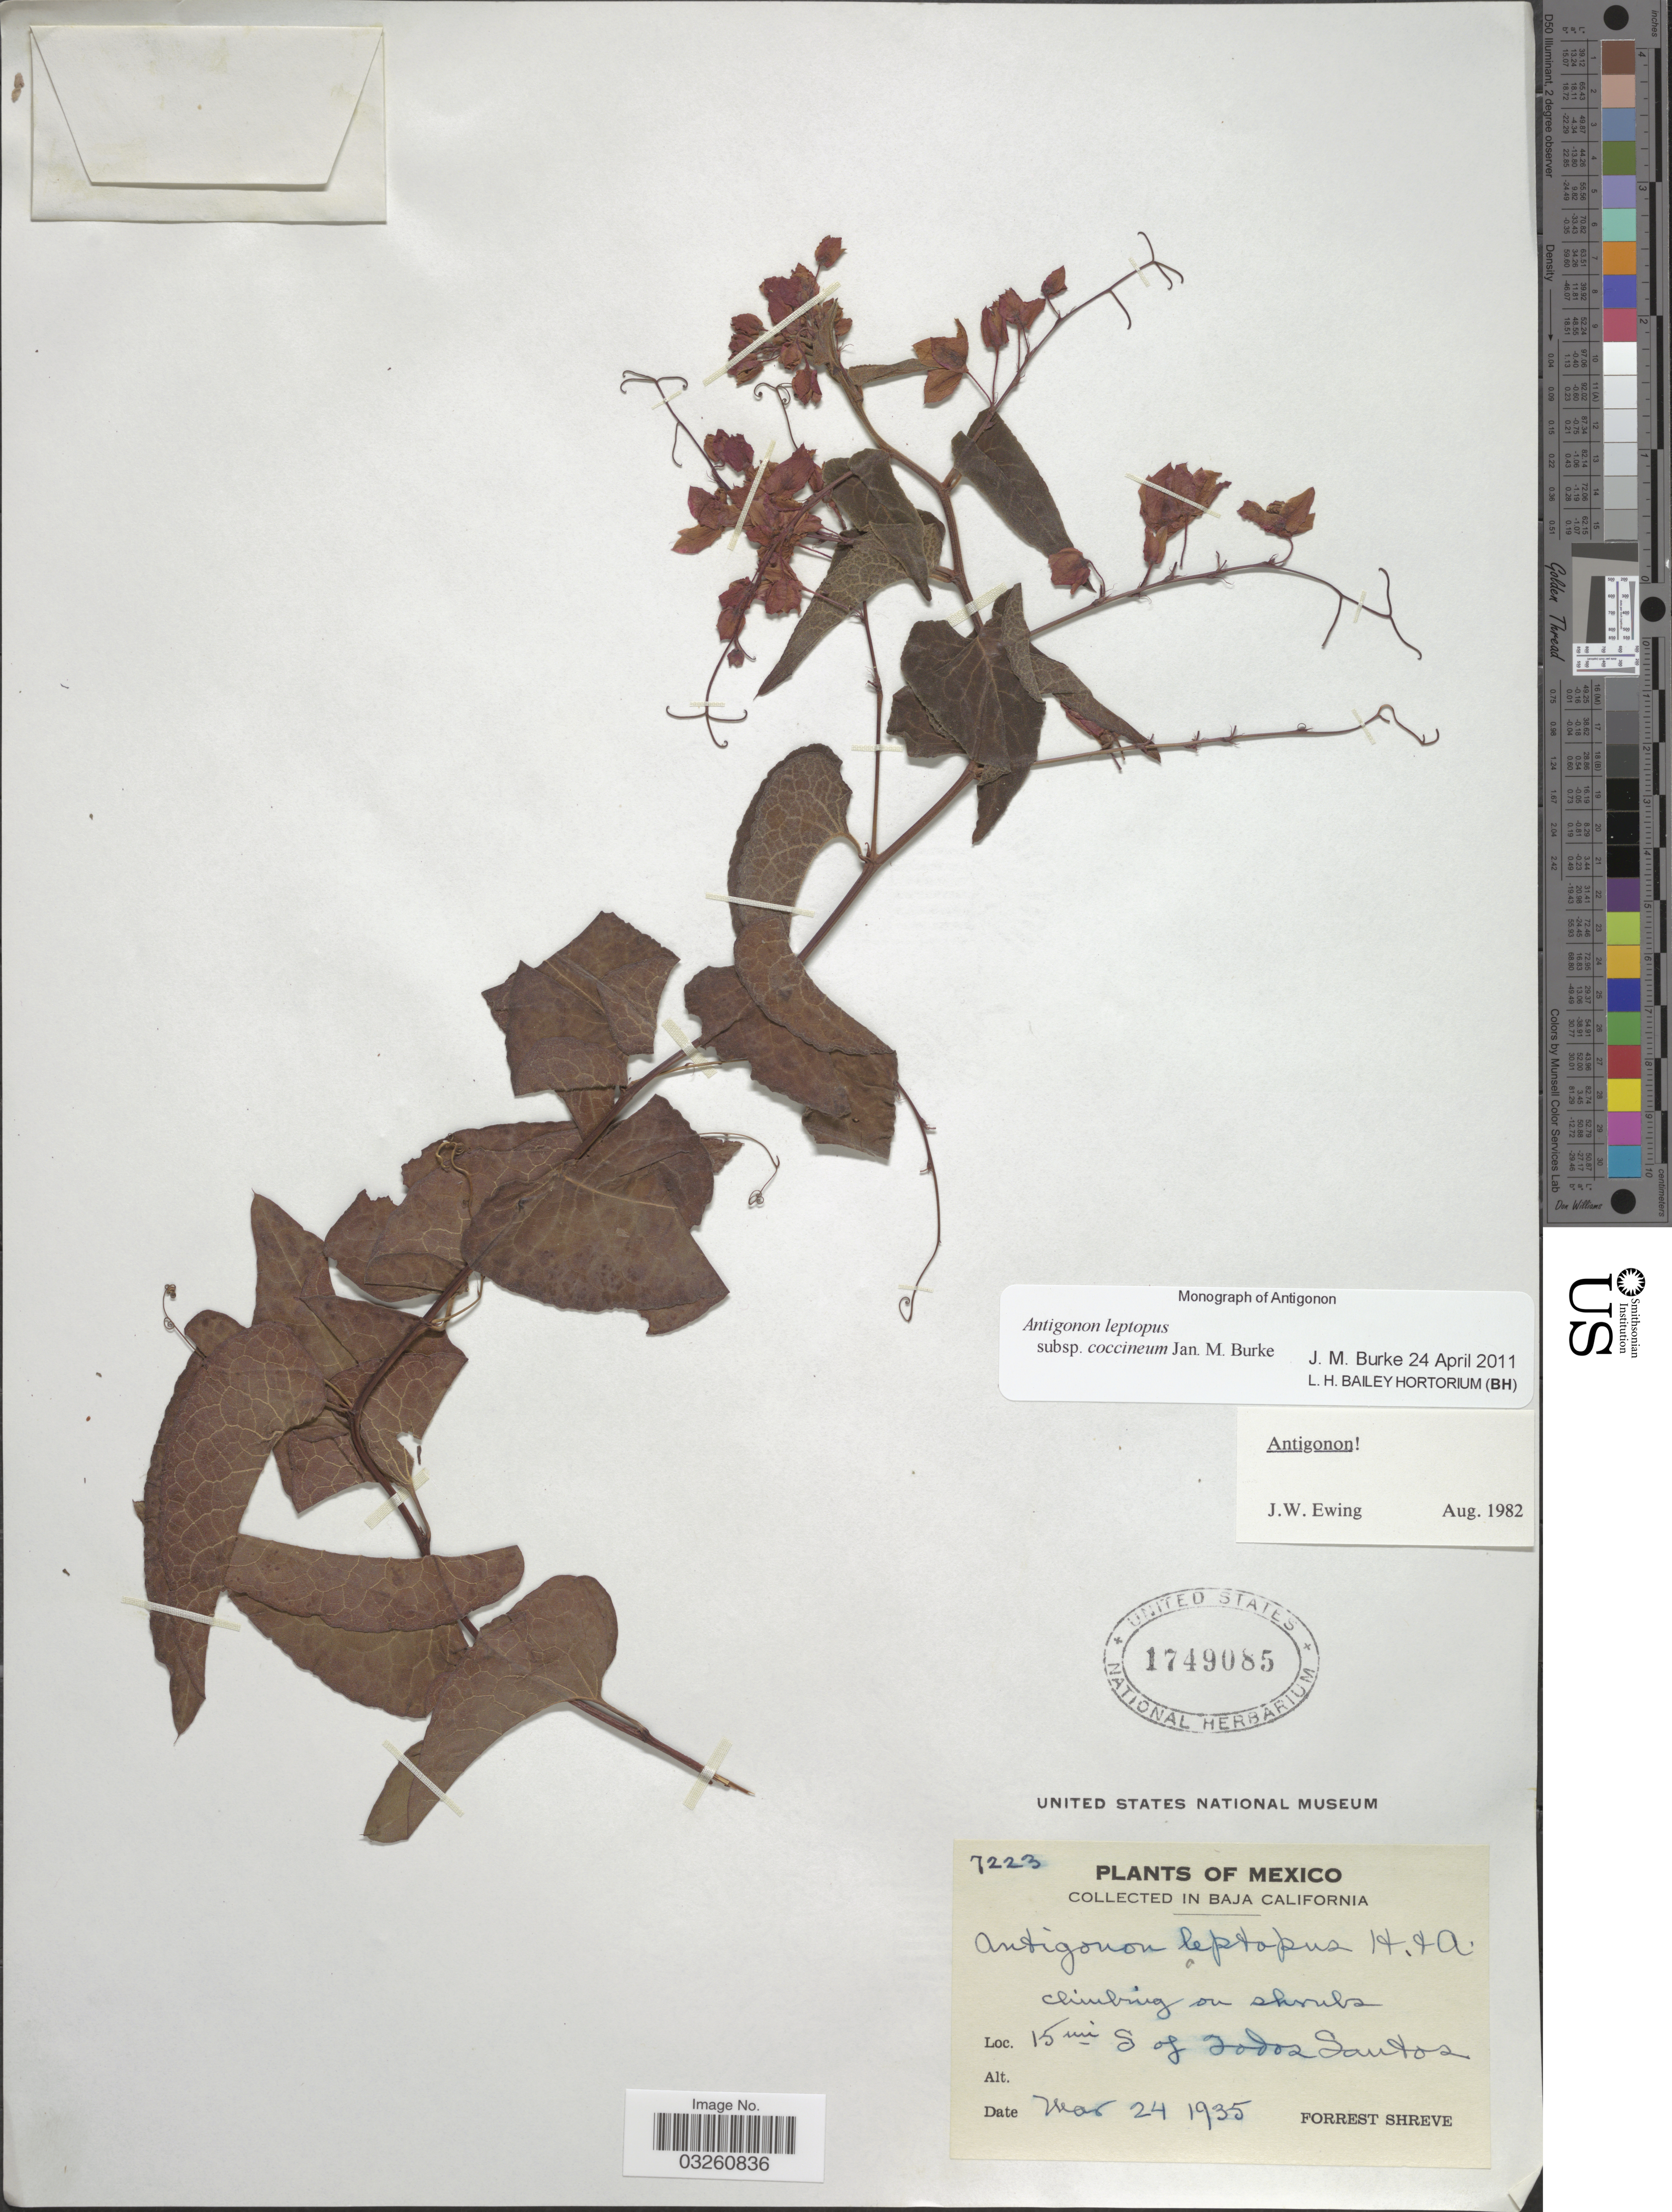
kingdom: Plantae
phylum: Tracheophyta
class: Magnoliopsida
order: Caryophyllales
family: Polygonaceae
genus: Antigonon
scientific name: Antigonon leptopus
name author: Hook. & Arn.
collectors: F. Shreve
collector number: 7223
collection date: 1935-03-24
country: Mexico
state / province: Baja California Sur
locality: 15 mi S of Todos Santos.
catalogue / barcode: US 1749085